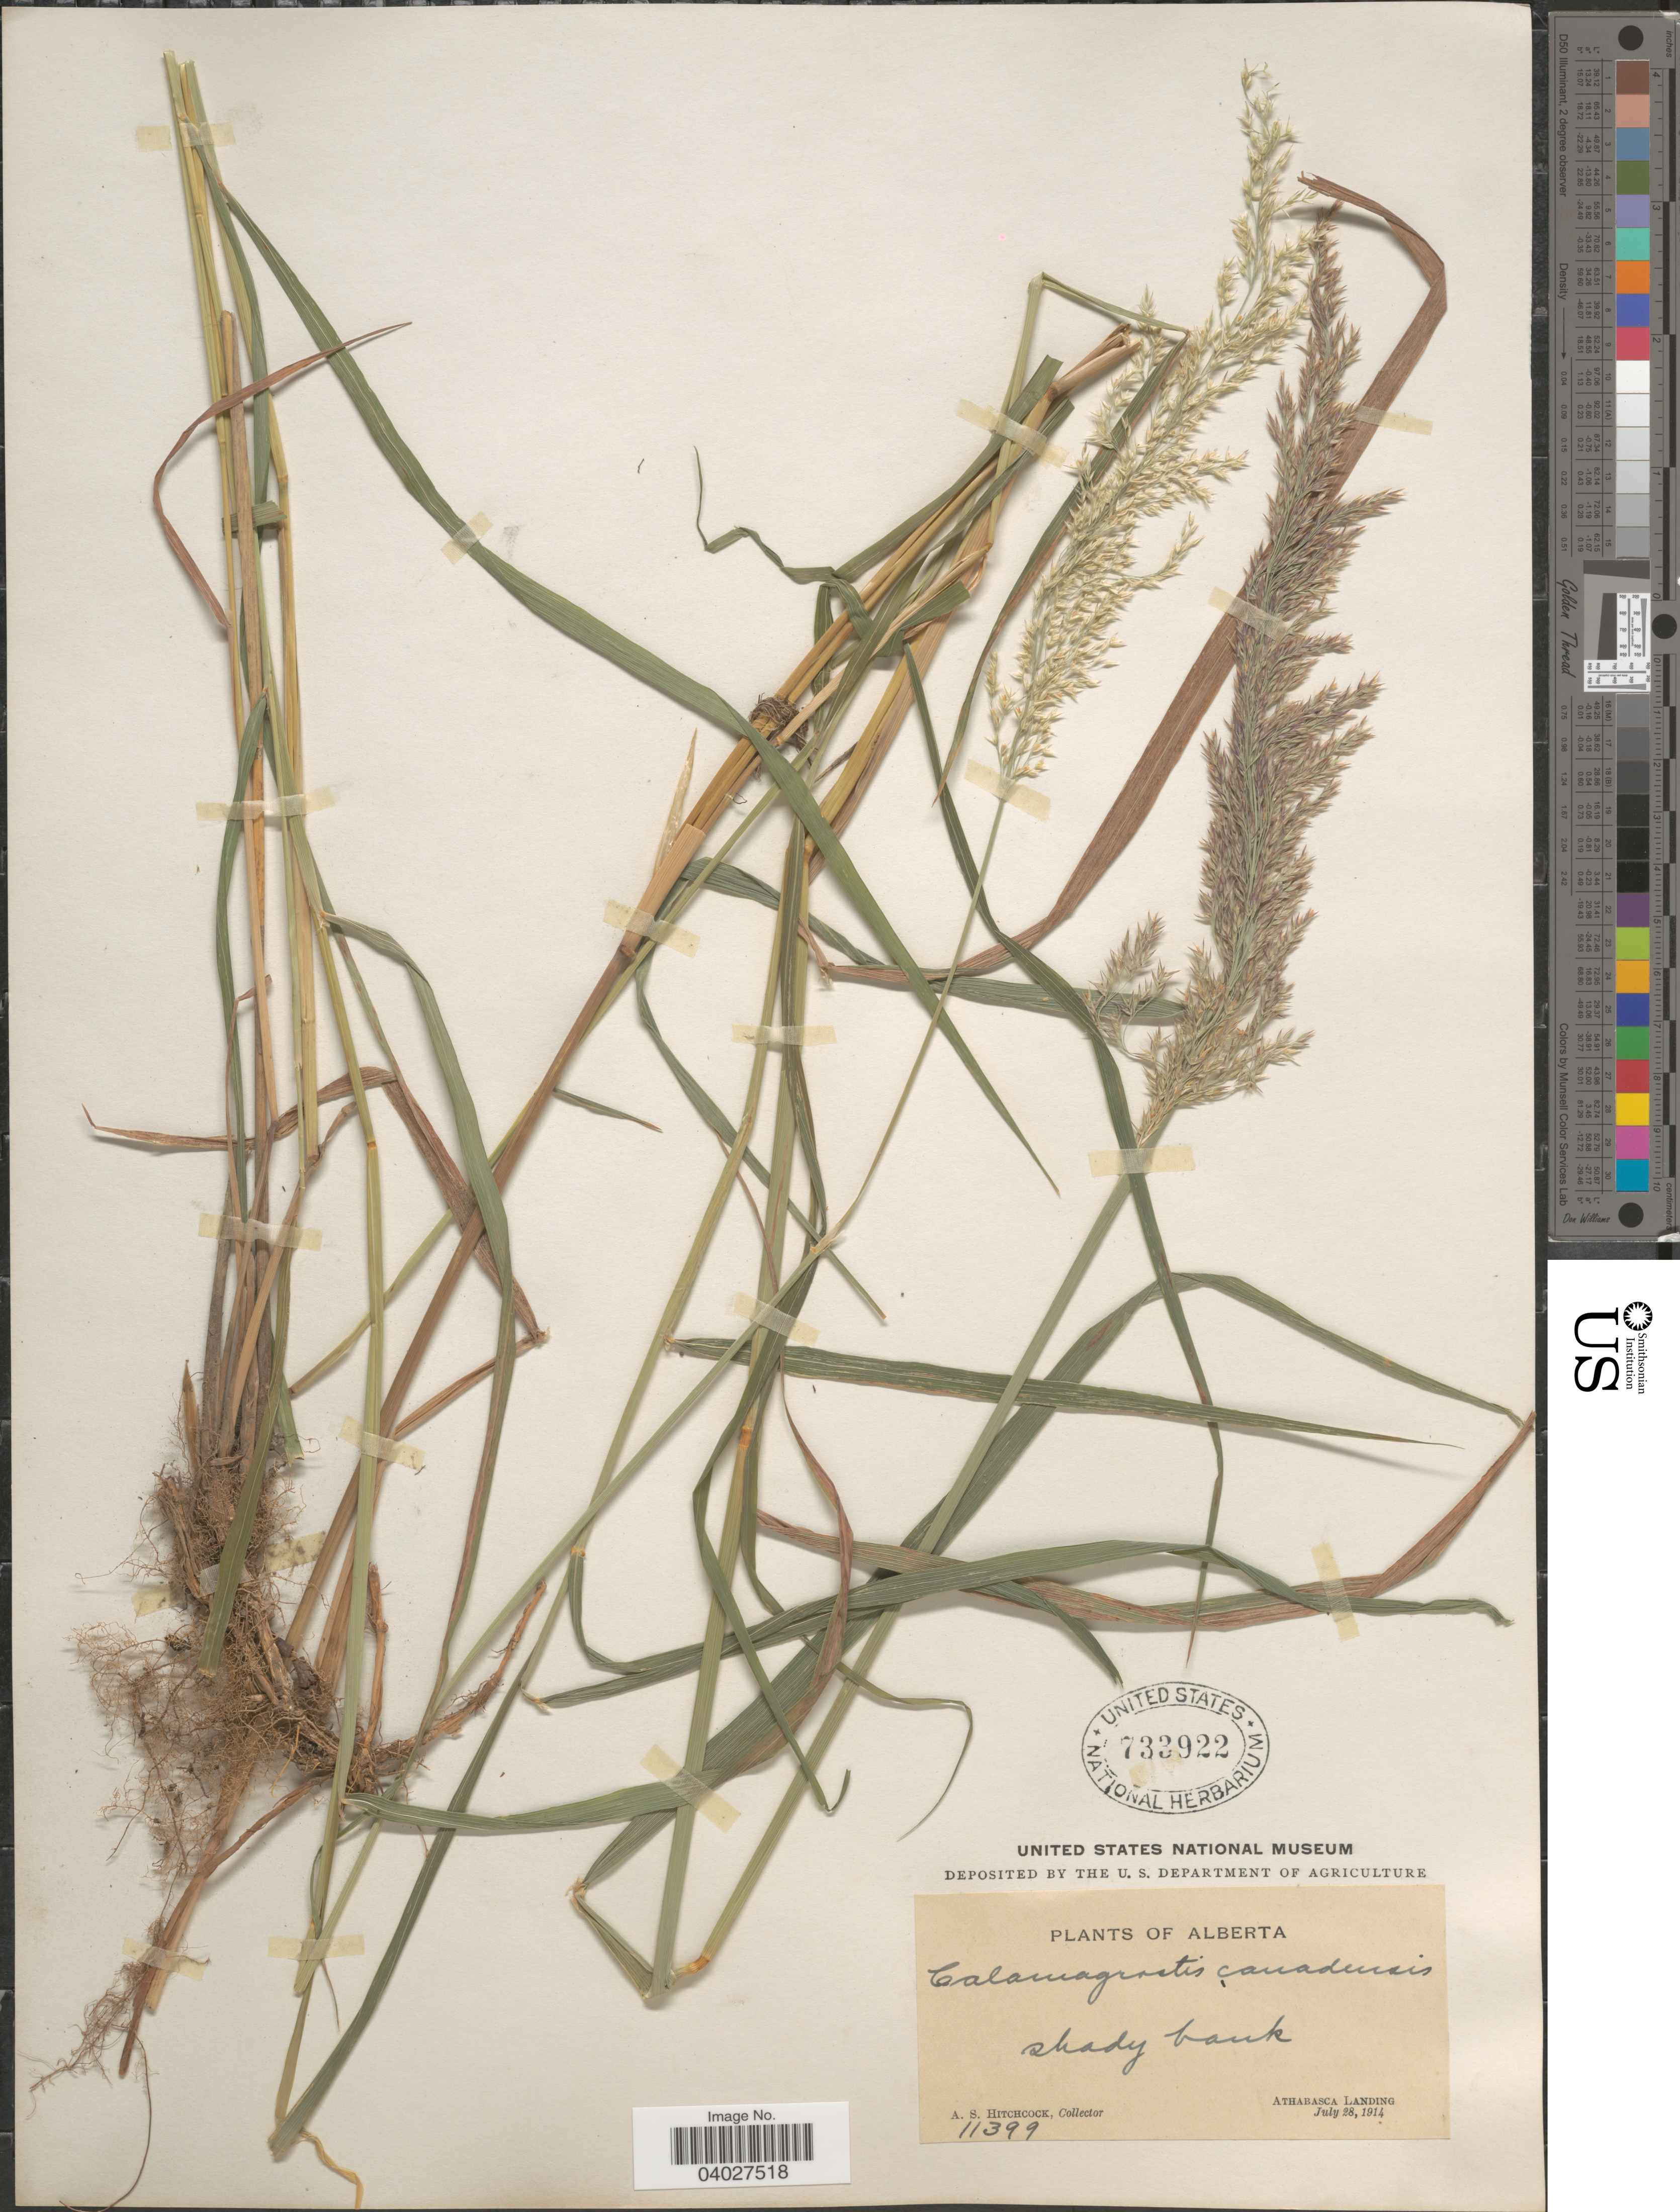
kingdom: Plantae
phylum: Tracheophyta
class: Liliopsida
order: Poales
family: Poaceae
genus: Calamagrostis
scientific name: Calamagrostis canadensis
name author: (Michx.) P. Beauv.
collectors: A. S. Hitchcock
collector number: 11399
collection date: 1914-07-28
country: Canada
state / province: Alberta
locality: Shady bank. Athabasca Landing.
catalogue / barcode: US 733922